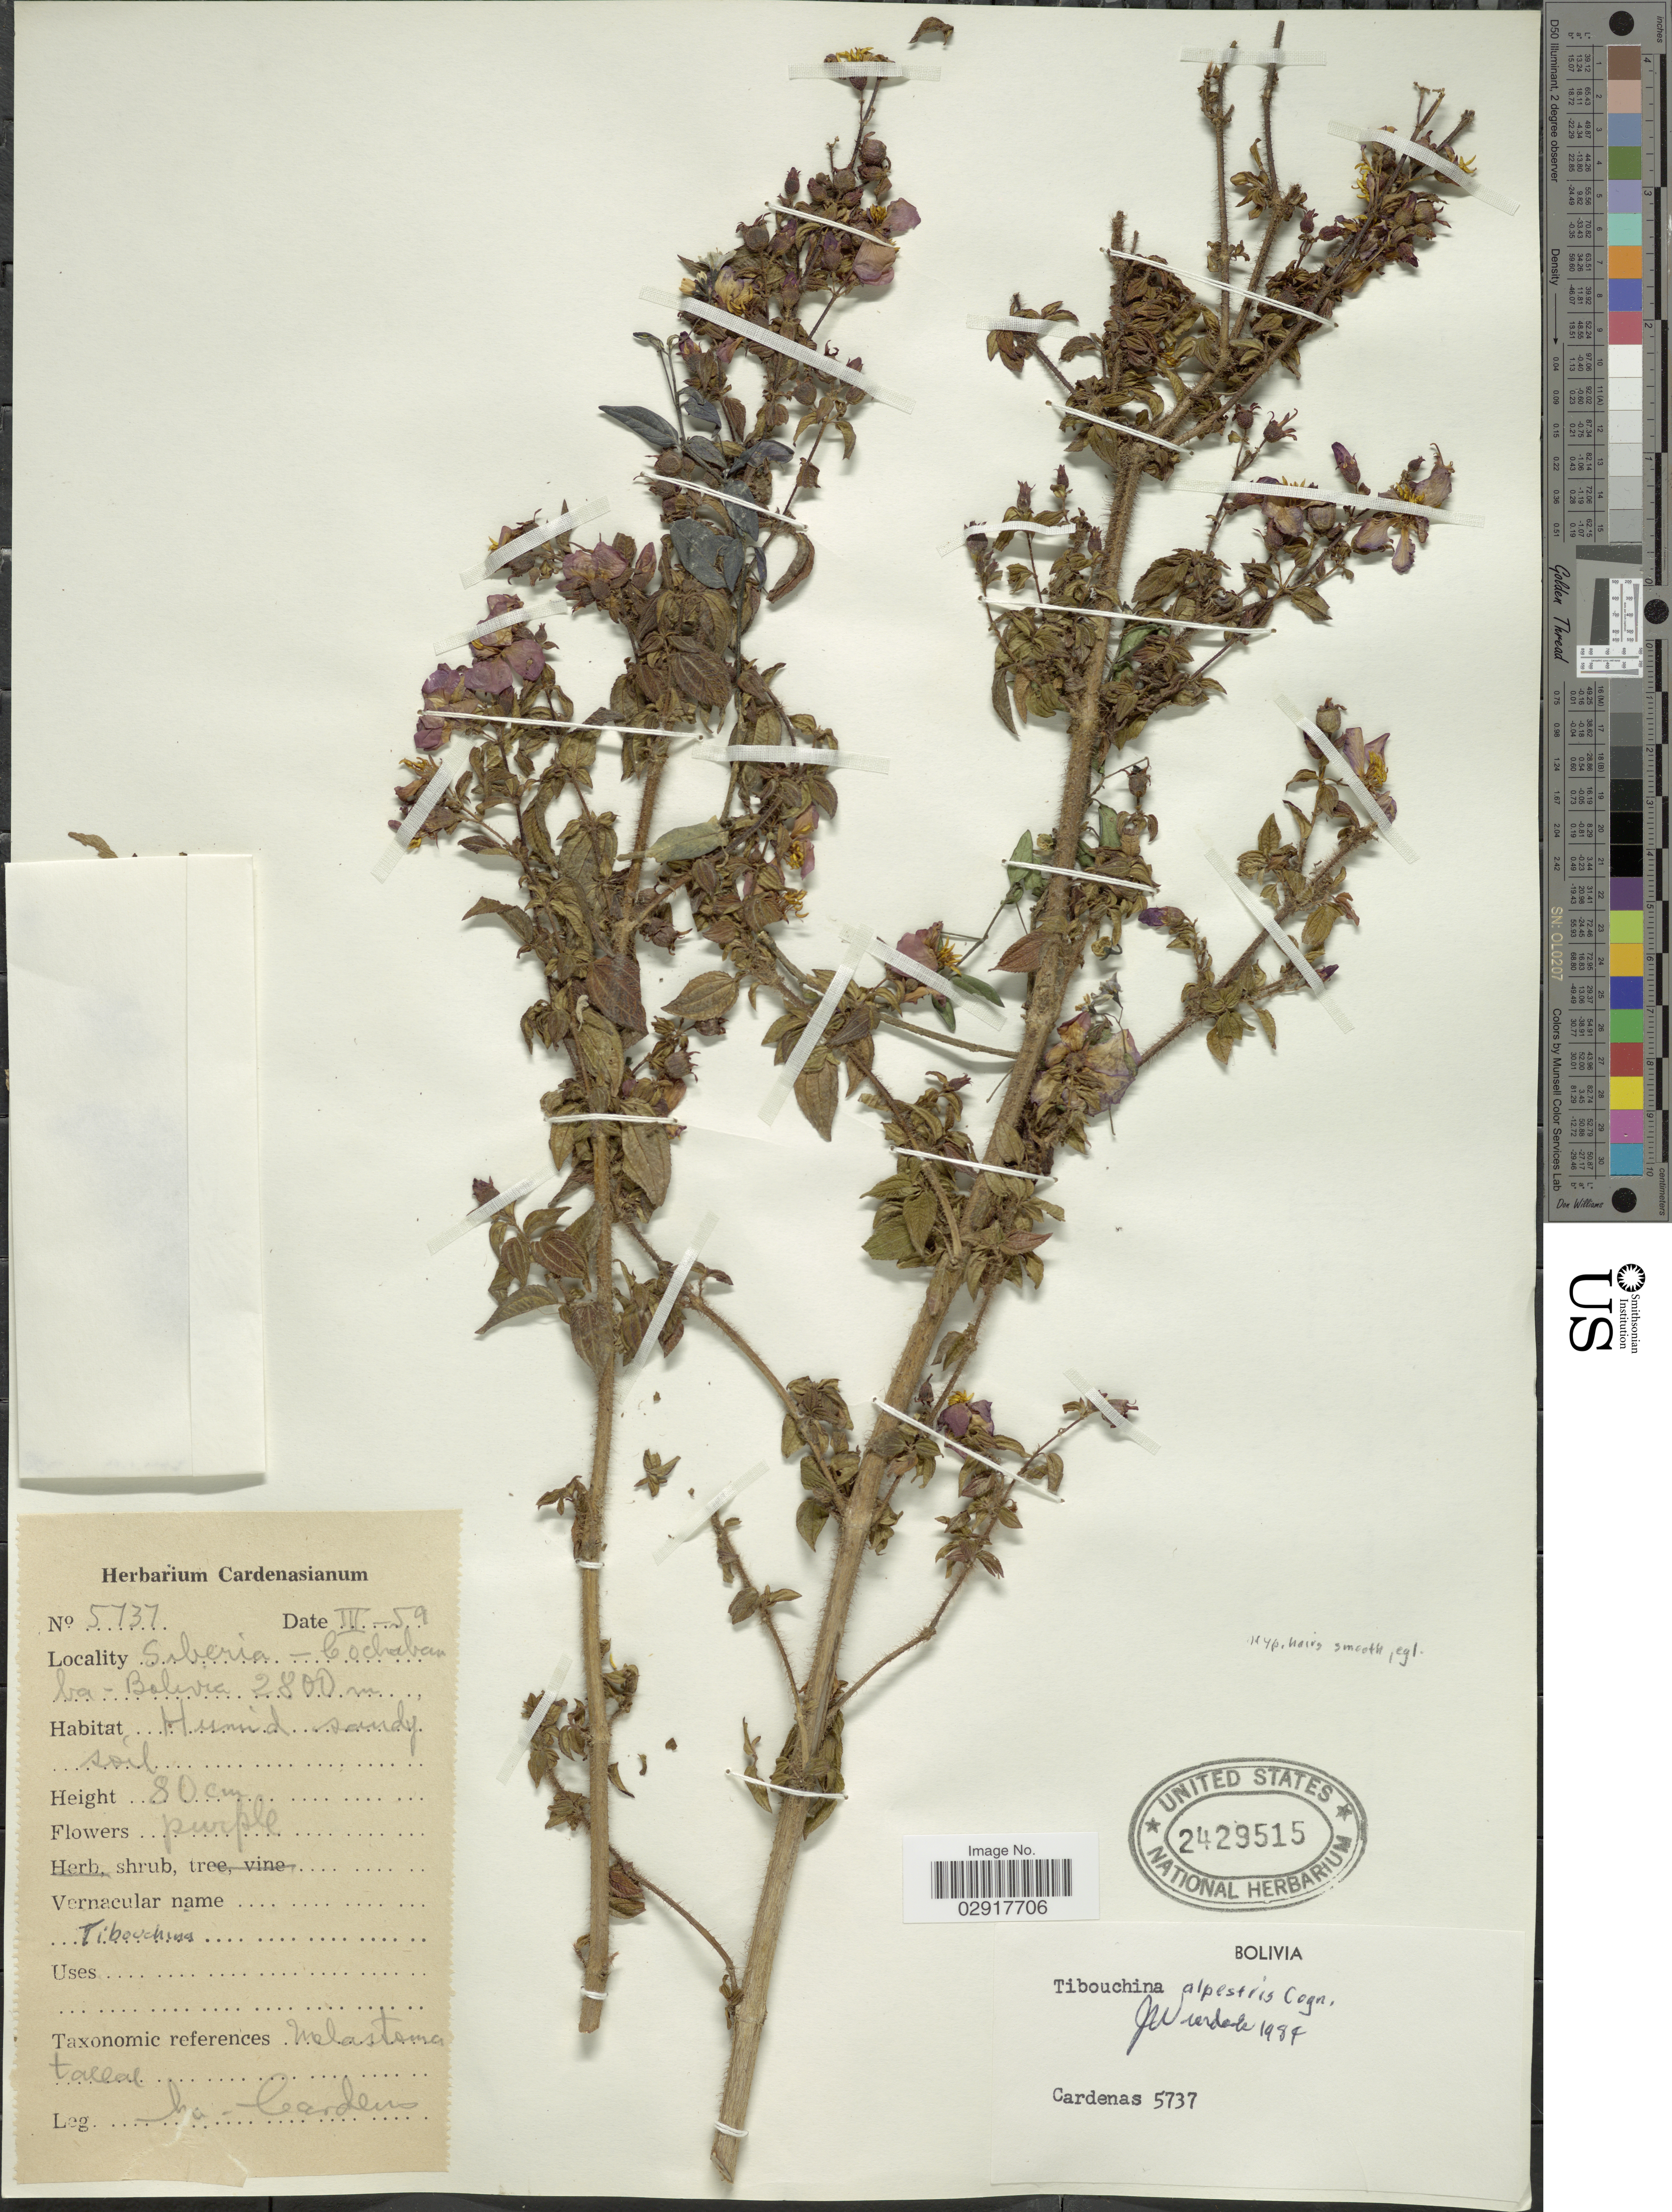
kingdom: Plantae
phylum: Tracheophyta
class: Magnoliopsida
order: Myrtales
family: Melastomataceae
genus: Chaetogastra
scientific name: Chaetogastra brachyphylla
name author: (Gleason) P.J.F. Guim. & Michelang.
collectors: M. Cárdenas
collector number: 5737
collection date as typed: Transcribed d/m/y: /3/59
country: Bolivia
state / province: Cochabamba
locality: Siberia-Cochabamba.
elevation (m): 2800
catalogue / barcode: US 2429515